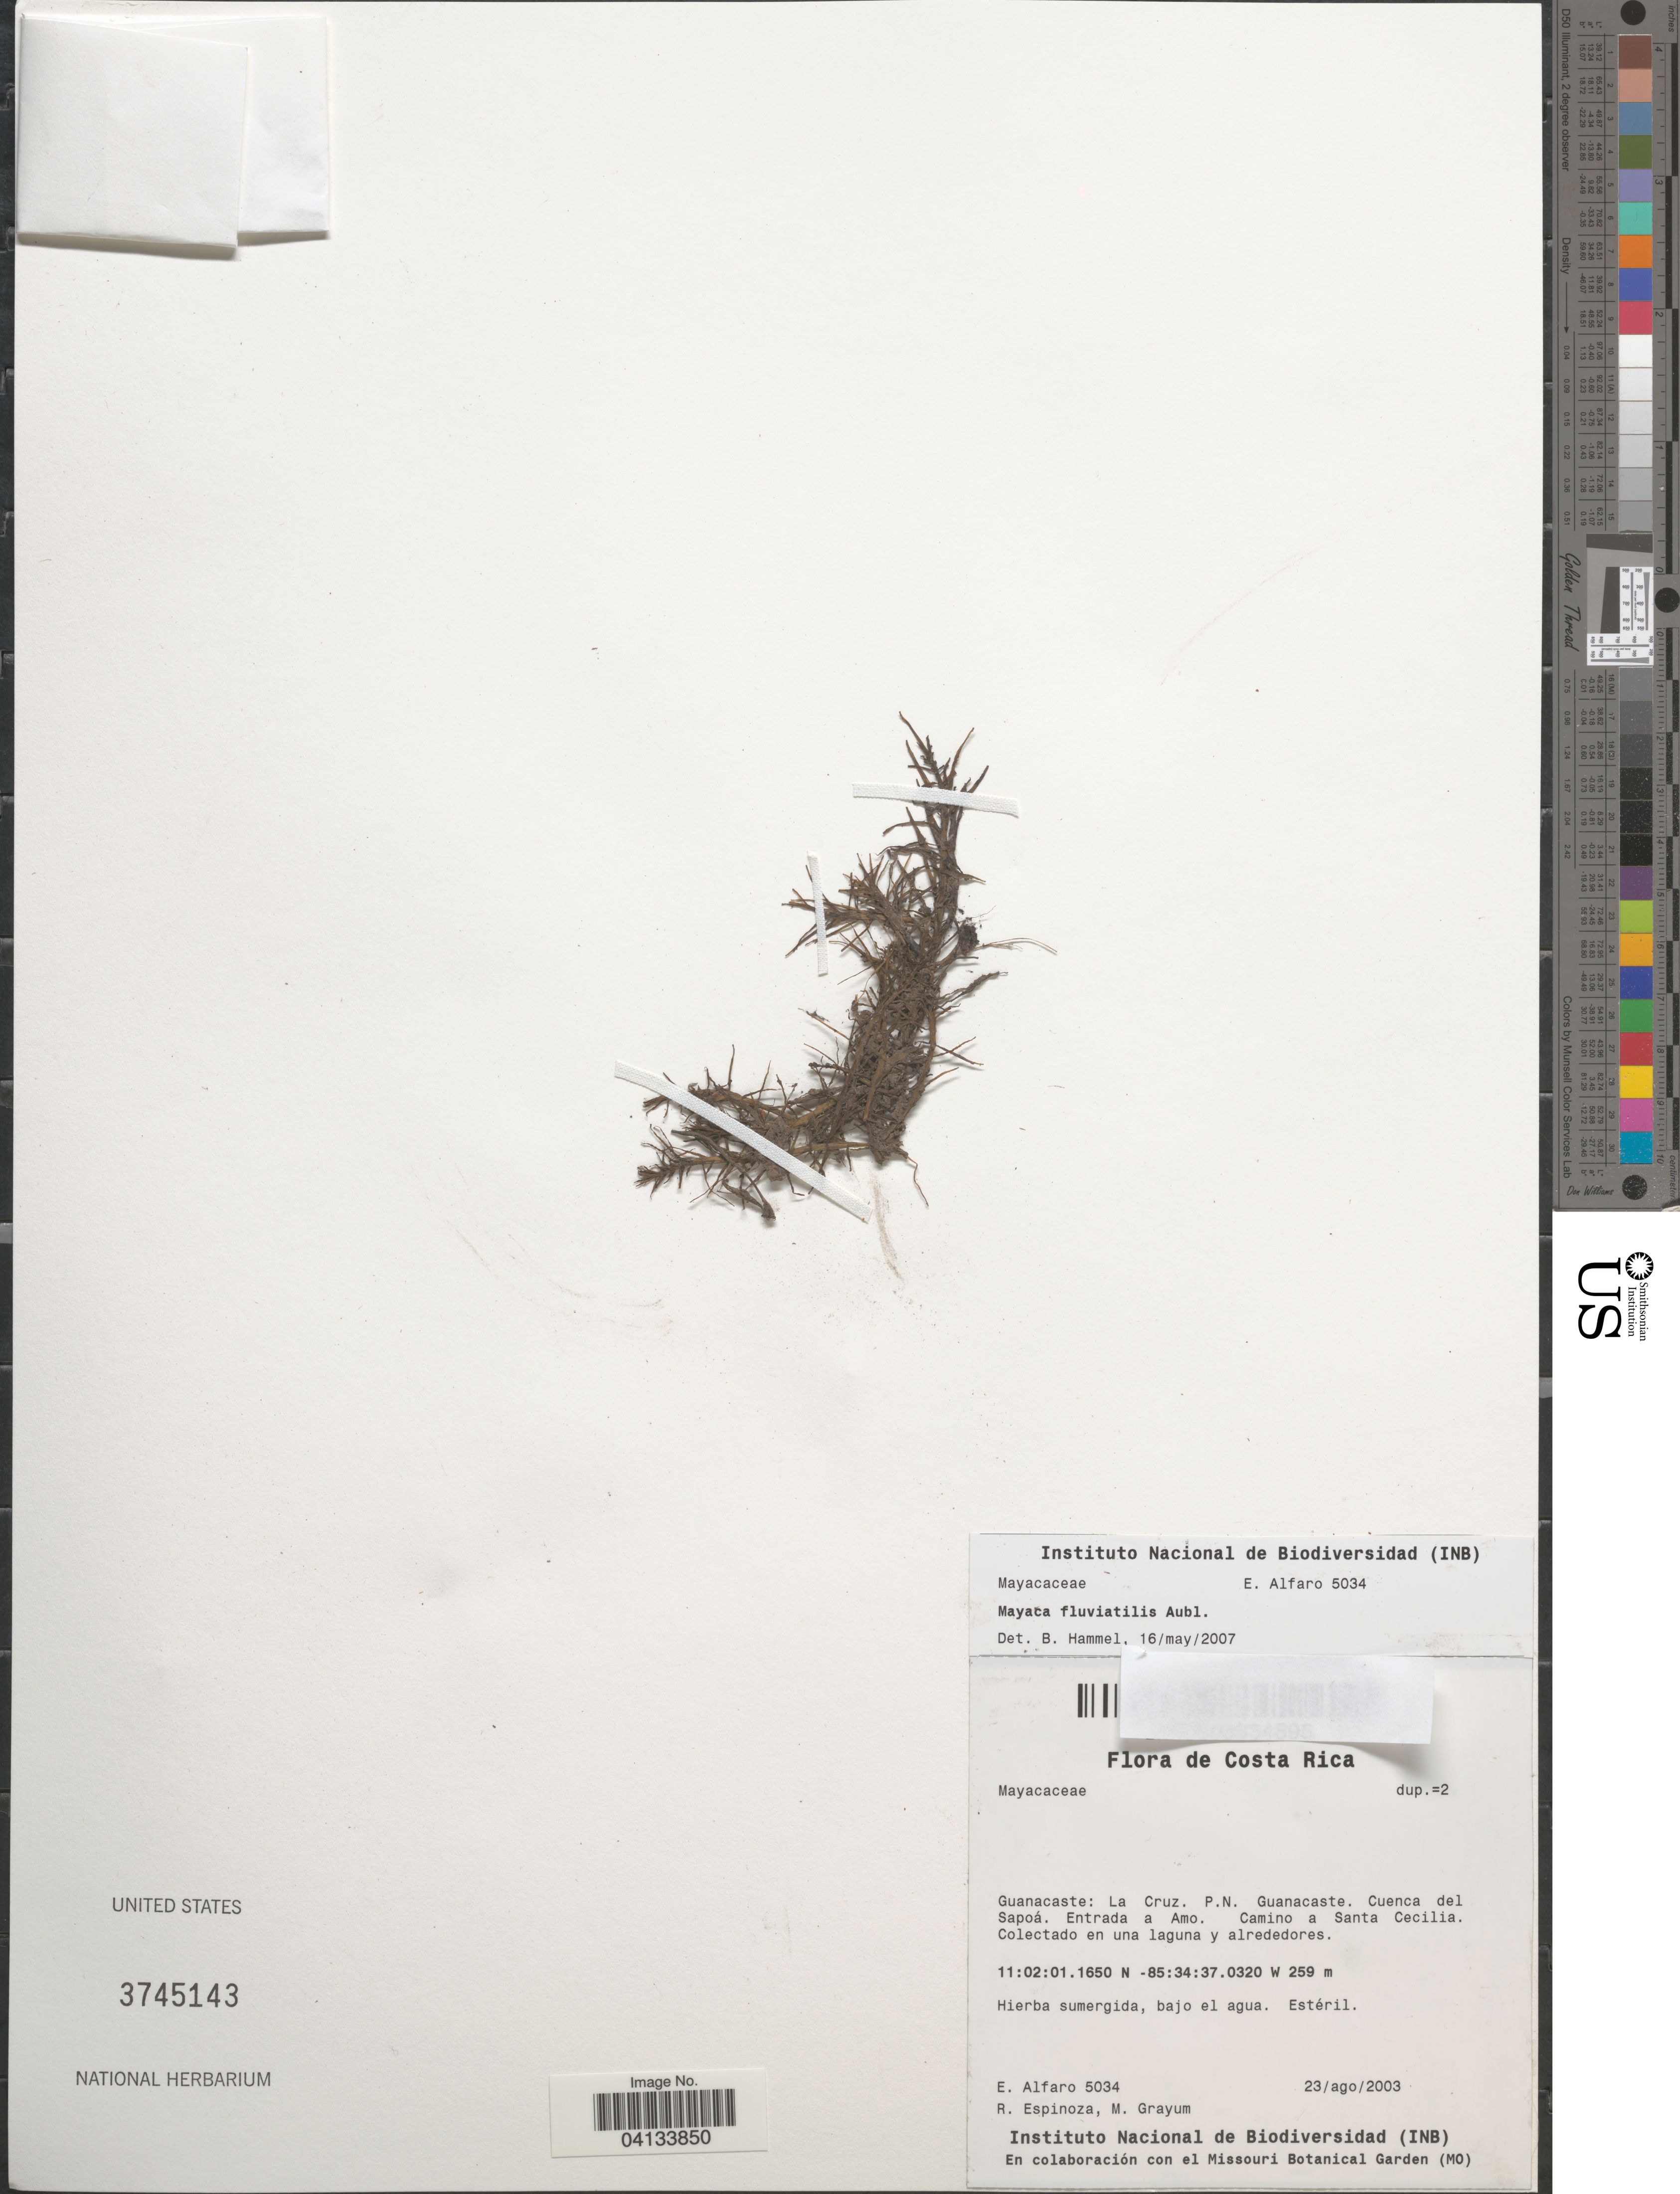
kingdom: Plantae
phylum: Tracheophyta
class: Liliopsida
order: Poales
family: Mayacaceae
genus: Mayaca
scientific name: Mayaca fluviatilis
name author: Aubl.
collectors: E. Alfaro, R. Espinoza & M. H. Grayum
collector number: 5034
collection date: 2003-08-23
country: Costa Rica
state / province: Guanacaste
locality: La Cruz. P. N. Guanacaste. Cuenca del Sapoá. Entrada a Amo. Camino a Santa Cecilia. En una laguna y alrededores.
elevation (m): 259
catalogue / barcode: US 3745143